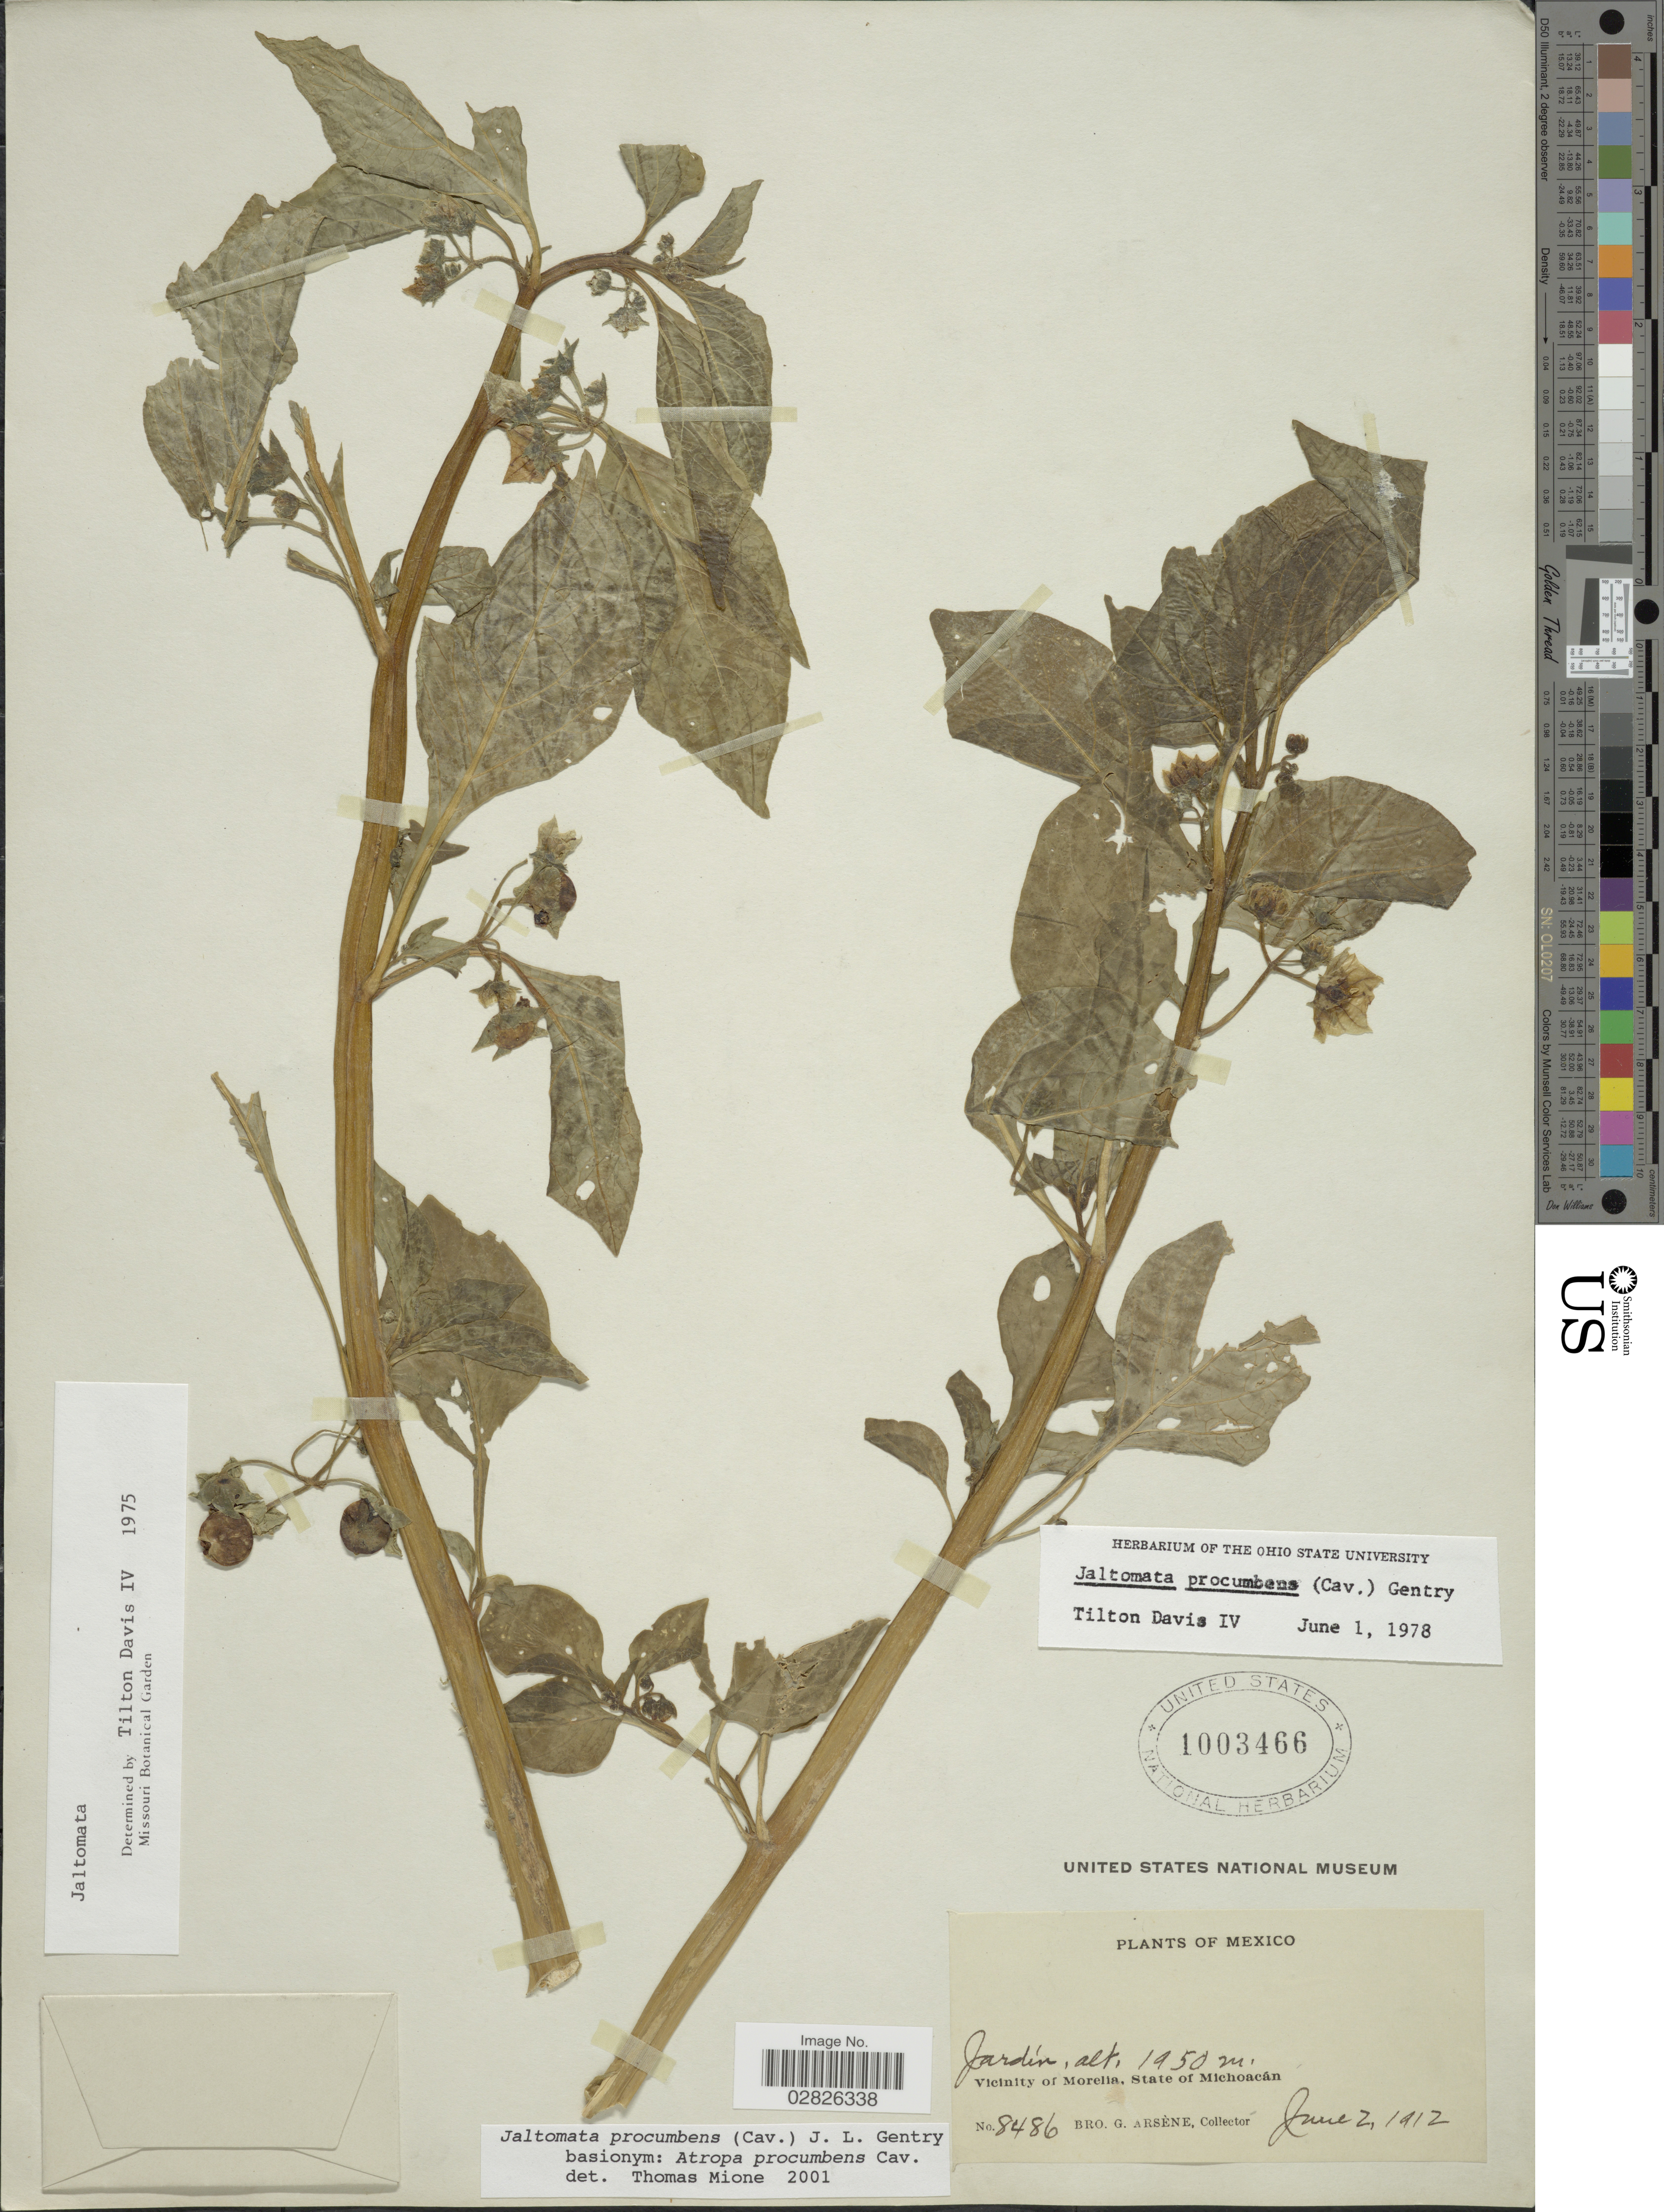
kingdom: Plantae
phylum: Tracheophyta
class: Magnoliopsida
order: Solanales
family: Solanaceae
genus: Jaltomata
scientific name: Jaltomata procumbens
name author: (Cav.) J.L. Gentry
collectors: Bro. G. Arsène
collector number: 8486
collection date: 1912-06-02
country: Mexico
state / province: Michoacán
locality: Jardin. Vicinity of Morelia.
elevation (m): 1950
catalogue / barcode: US 1003466